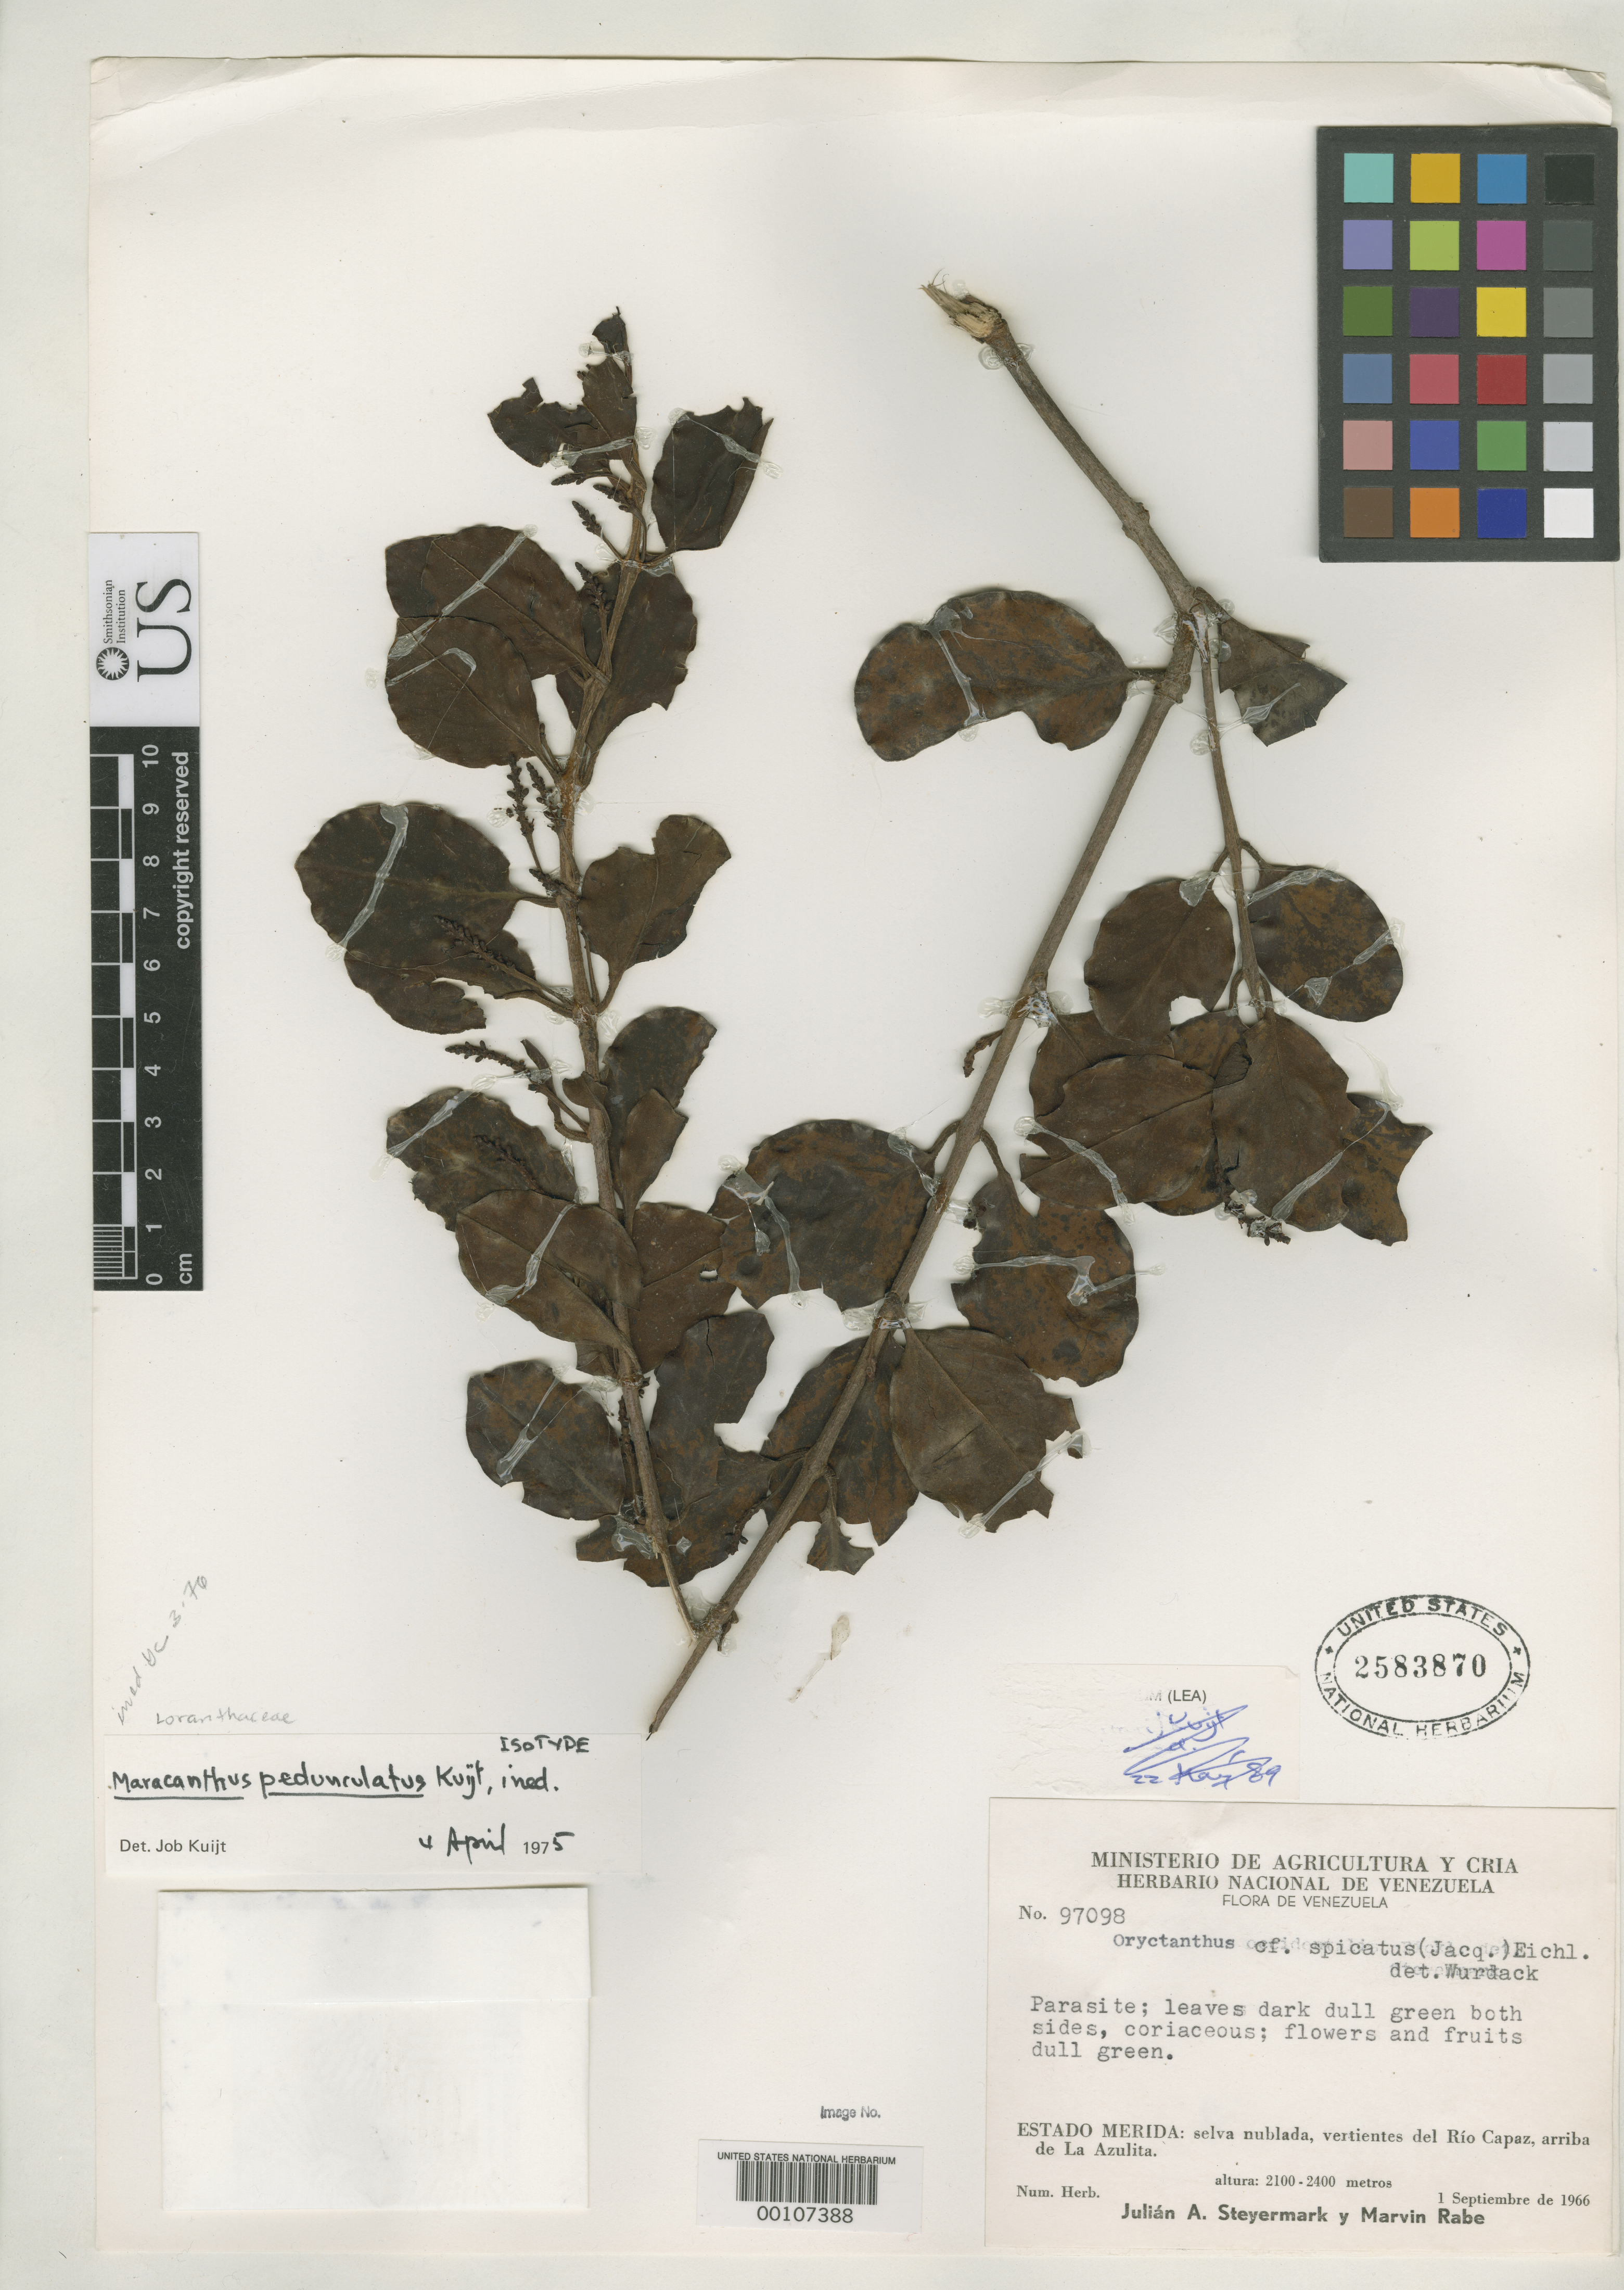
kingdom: Plantae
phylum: Tracheophyta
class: Magnoliopsida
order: Santalales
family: Loranthaceae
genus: Maracanthus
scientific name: Maracanthus pedunculatus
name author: Kuijt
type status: Isotype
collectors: J. Steyermark & M. Rabe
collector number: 97098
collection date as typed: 01 Sep 1966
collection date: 1966-09-01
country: Venezuela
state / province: Mérida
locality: Above La Azulaita.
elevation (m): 2100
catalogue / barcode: US 2583870